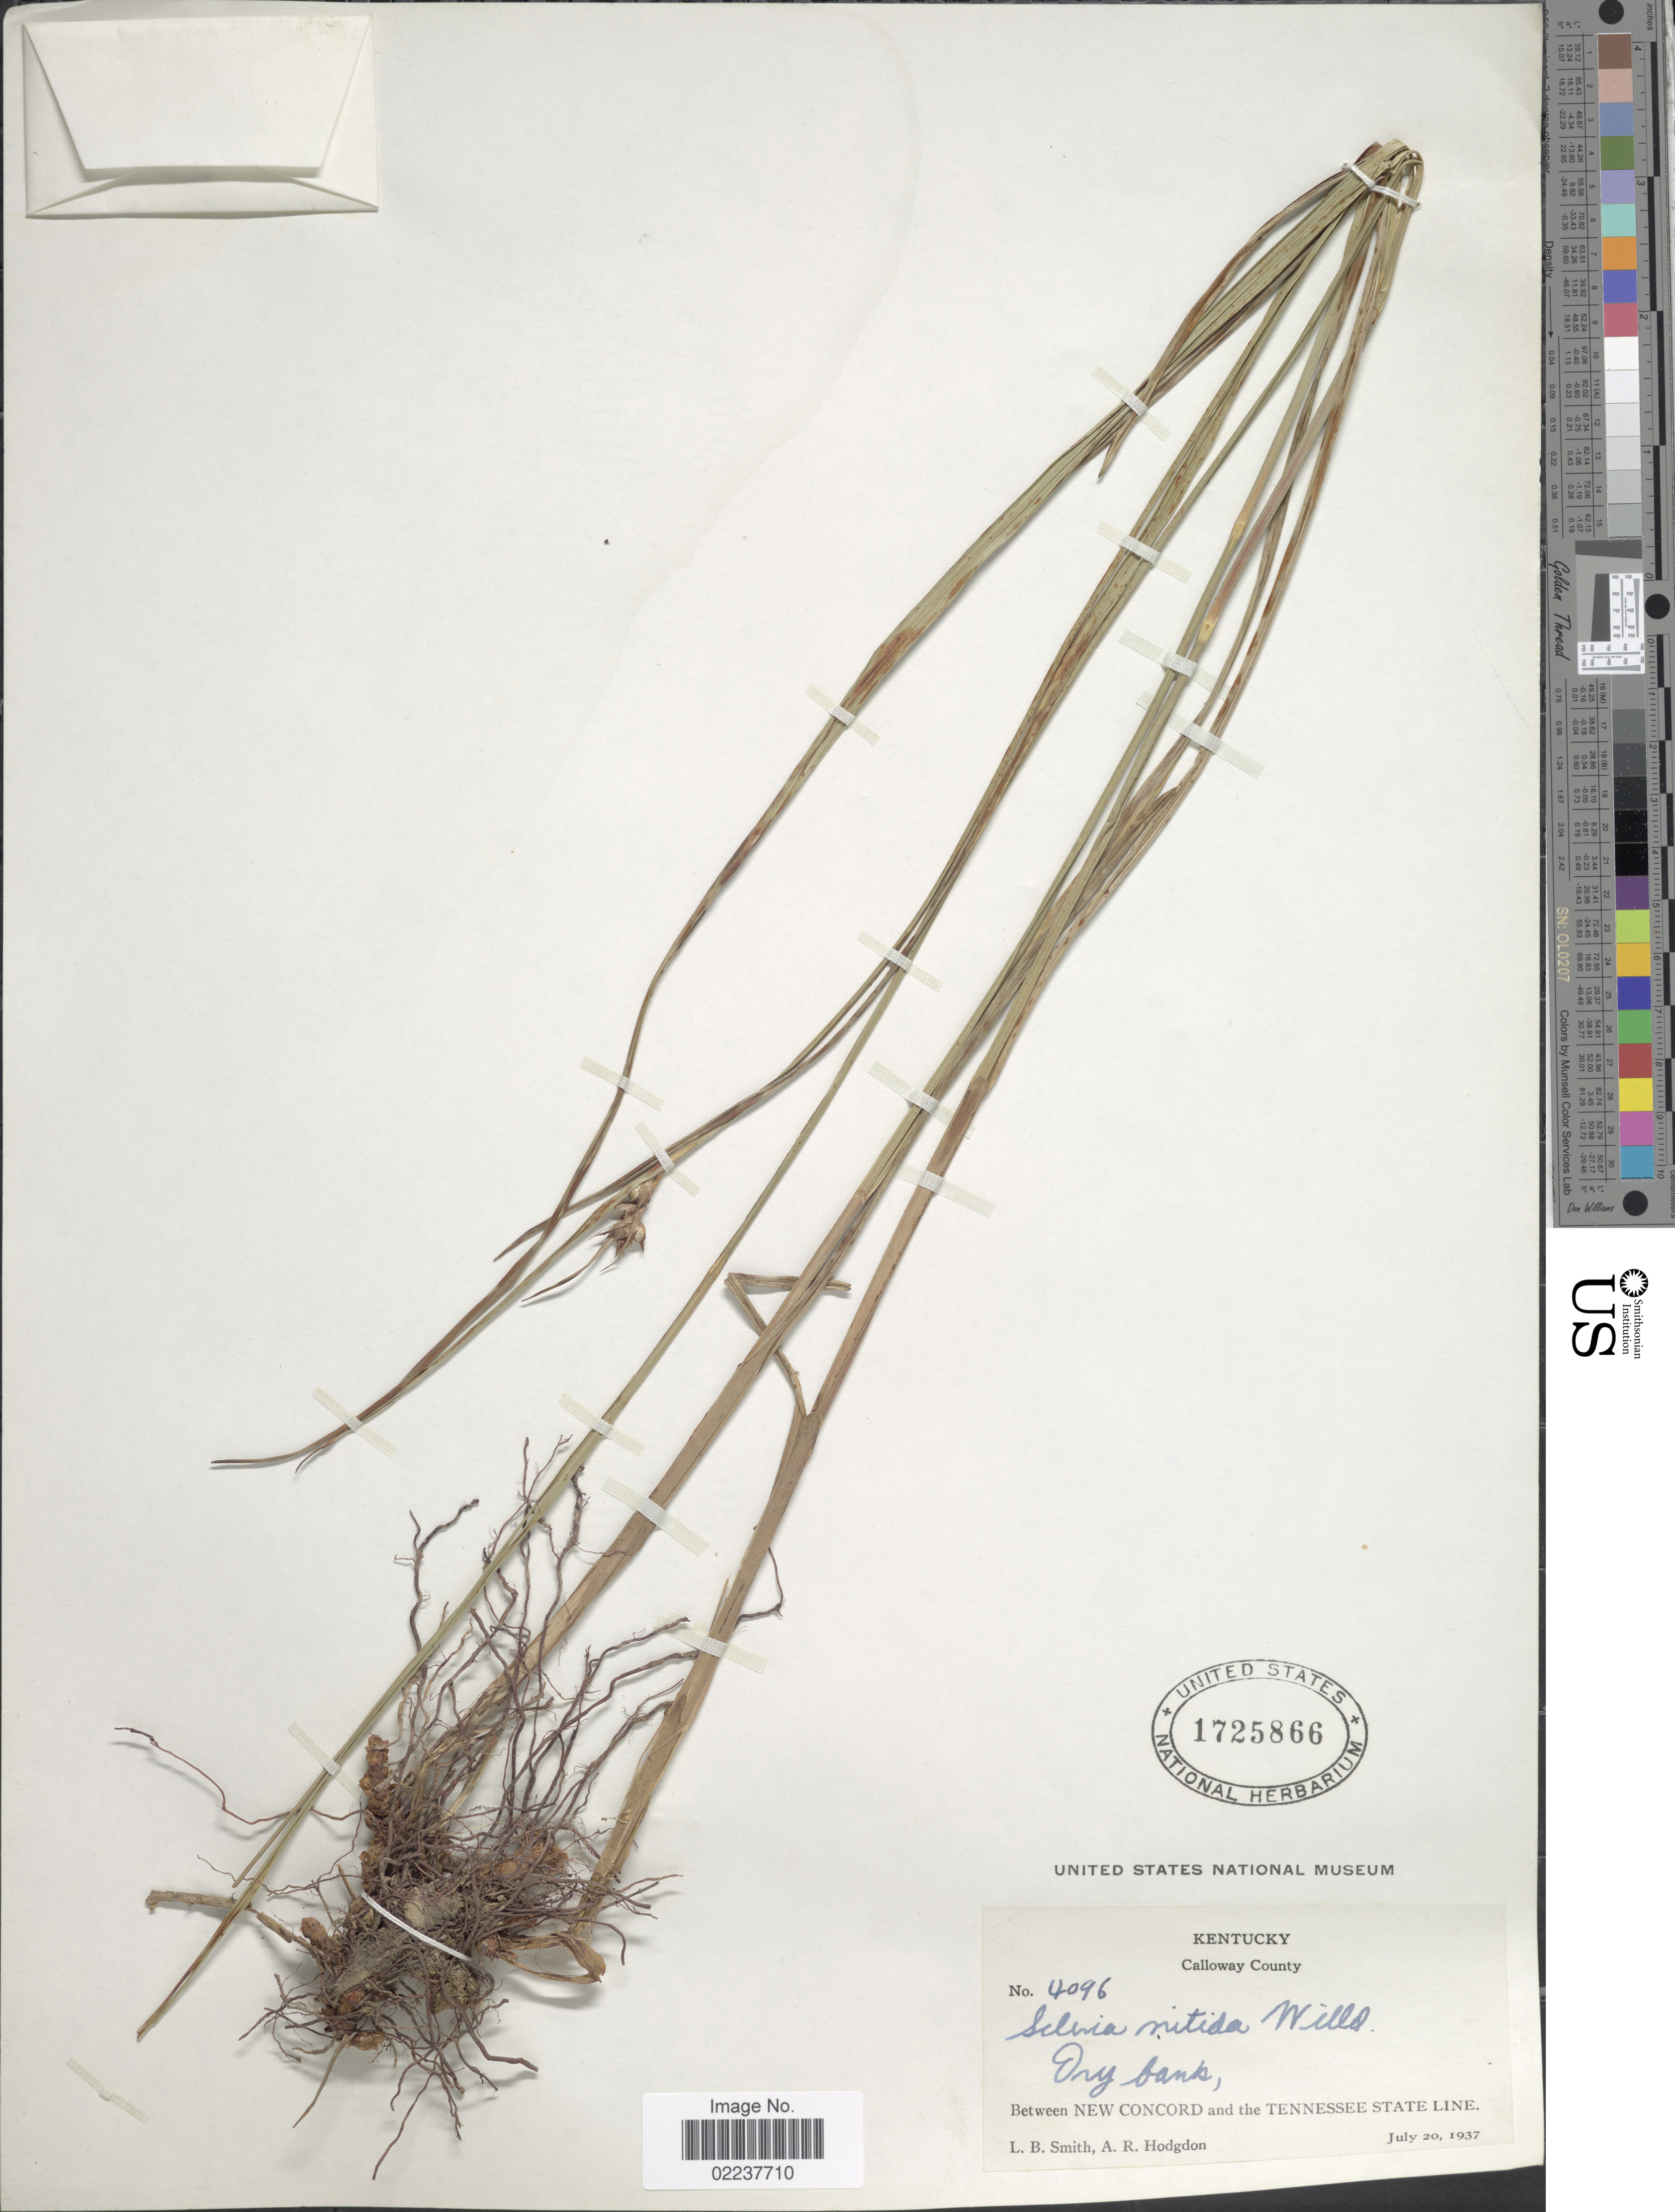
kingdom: Plantae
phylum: Tracheophyta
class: Liliopsida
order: Poales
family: Cyperaceae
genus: Scleria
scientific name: Scleria triglomerata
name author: Michx.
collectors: L. Smith & A. R. Hodgdon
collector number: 4096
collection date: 1937-07-20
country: United States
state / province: Kentucky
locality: Calloway County, Between New Concord and Tennessee State Line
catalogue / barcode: US 1725866